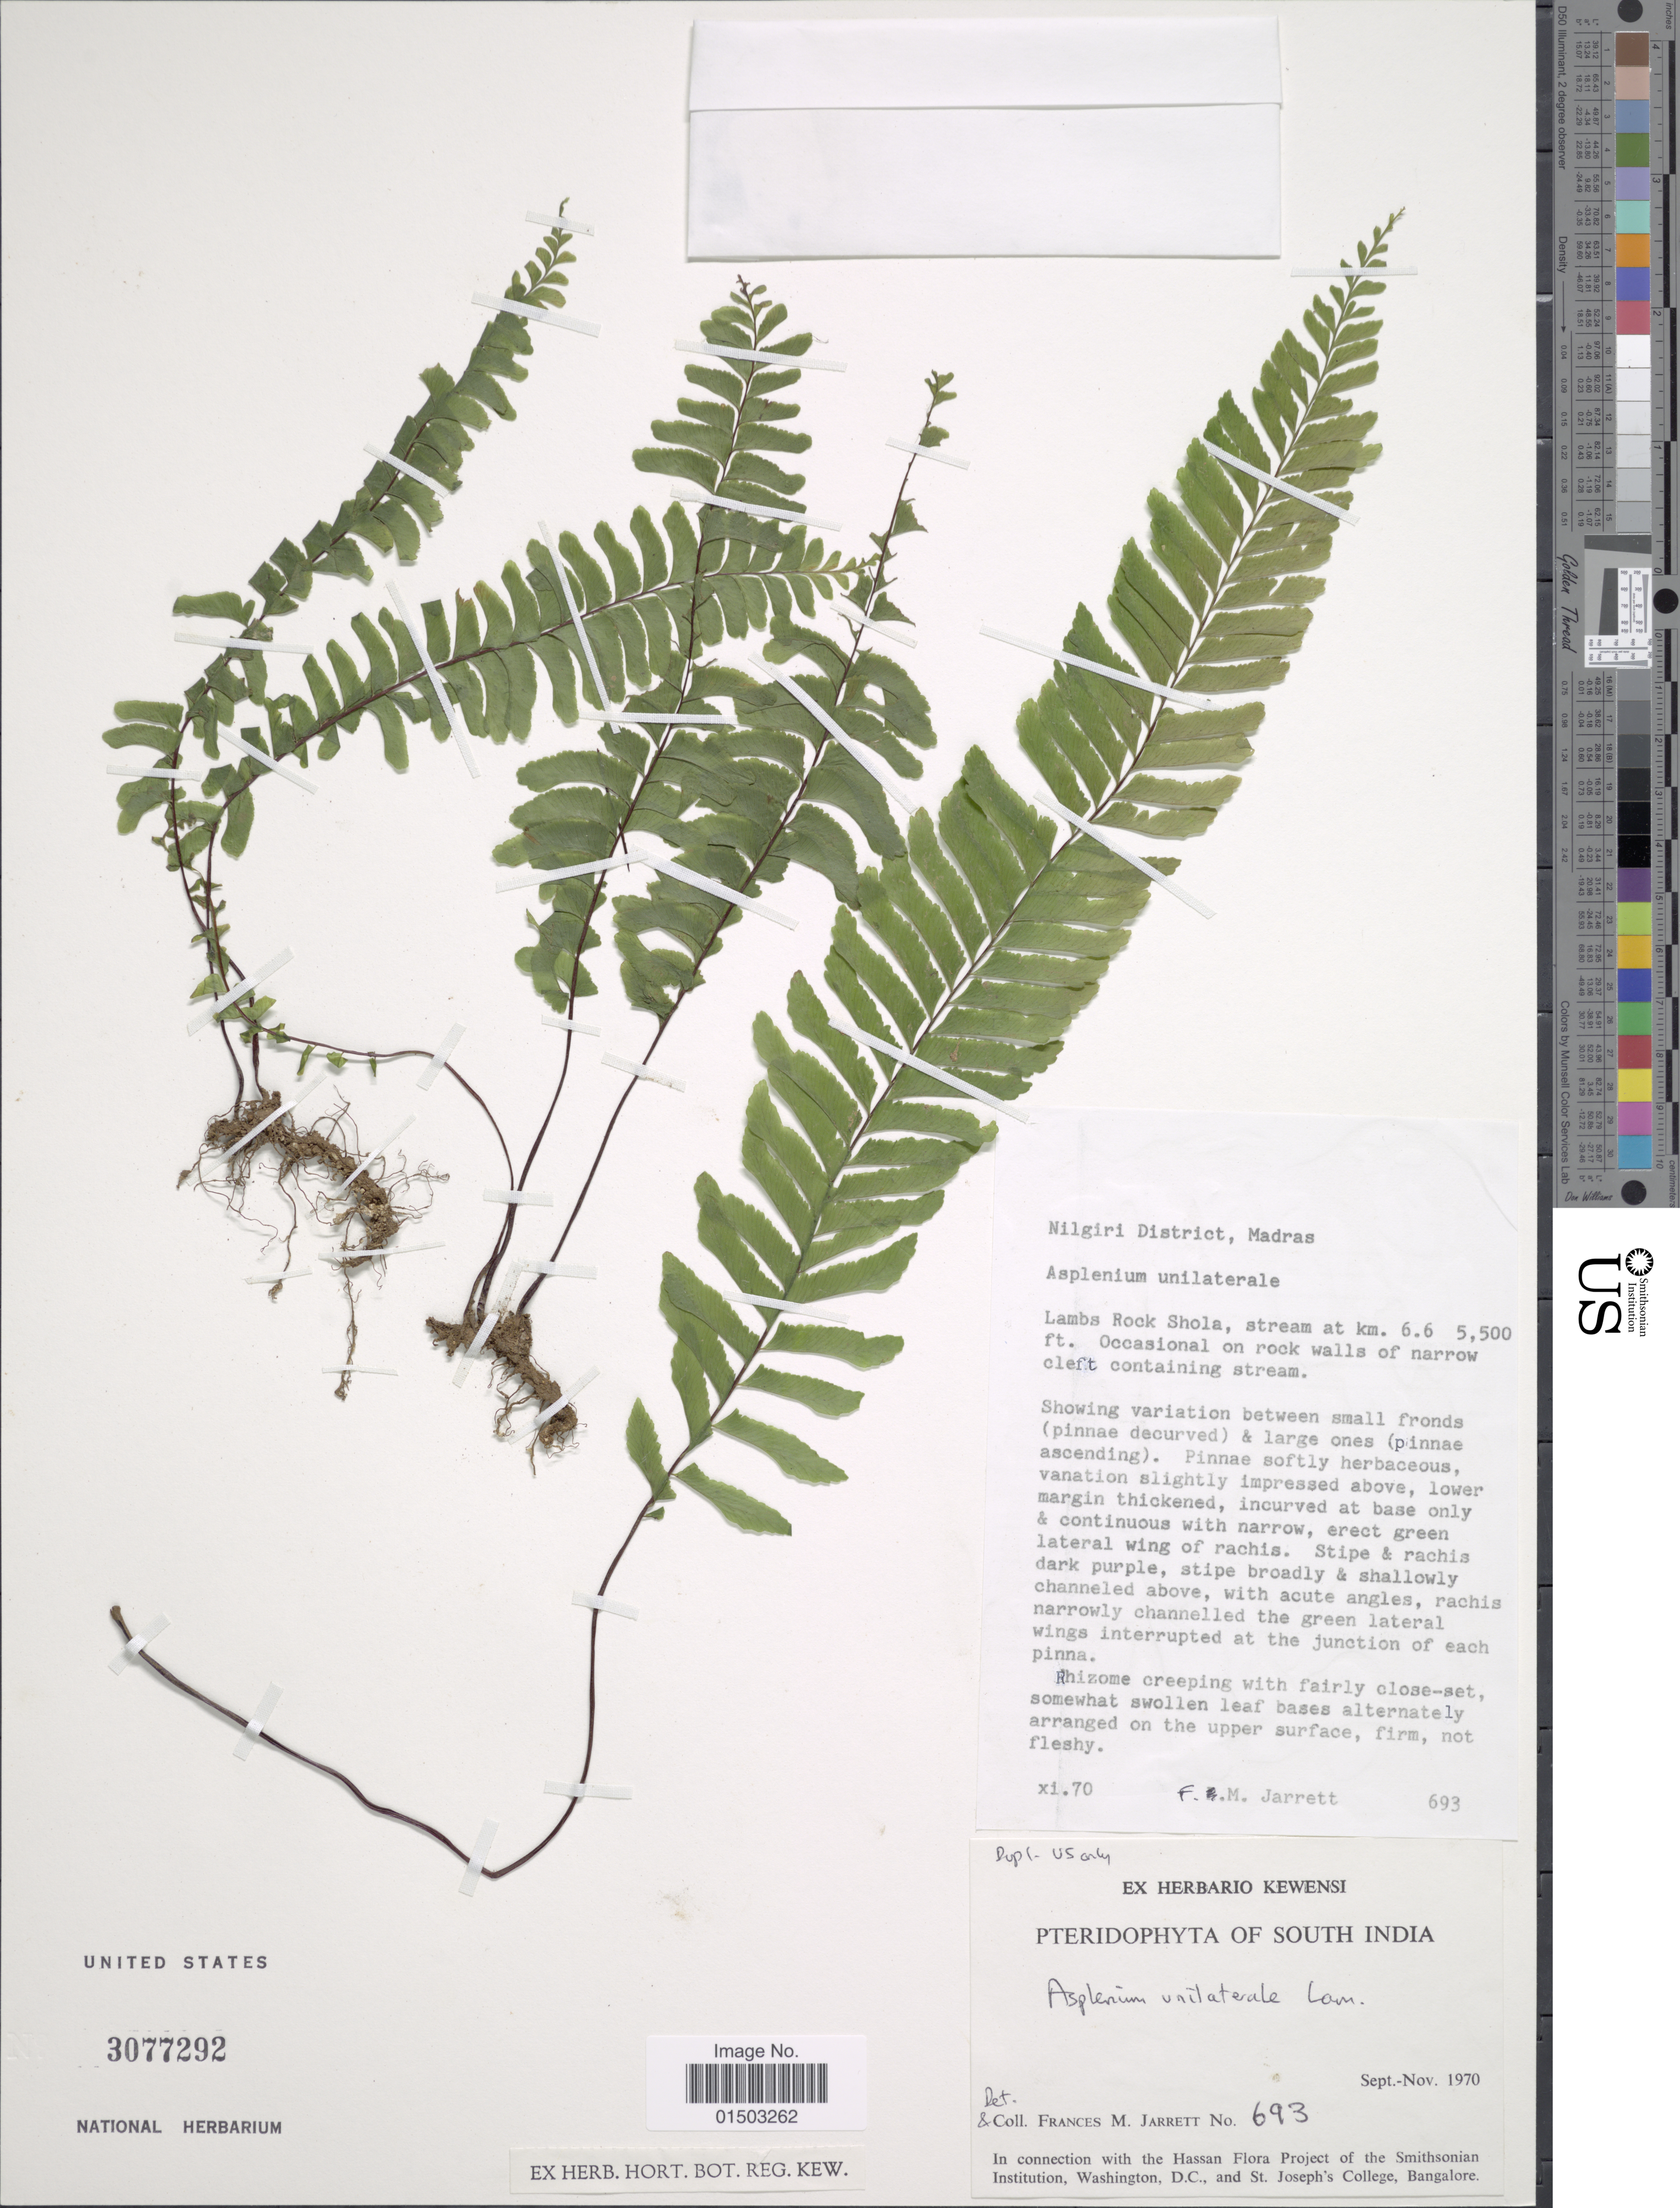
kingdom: Plantae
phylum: Tracheophyta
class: Polypodiopsida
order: Polypodiales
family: Aspleniaceae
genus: Hymenasplenium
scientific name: Hymenasplenium unilaterale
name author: (Lam.) Hayata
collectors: F. M. Jarrett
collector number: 693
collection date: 1970-11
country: India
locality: Nilgiri District, Madras. Lambs Rock Shola, stream at km. 6.6.South India.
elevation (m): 1676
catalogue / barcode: US 3077292